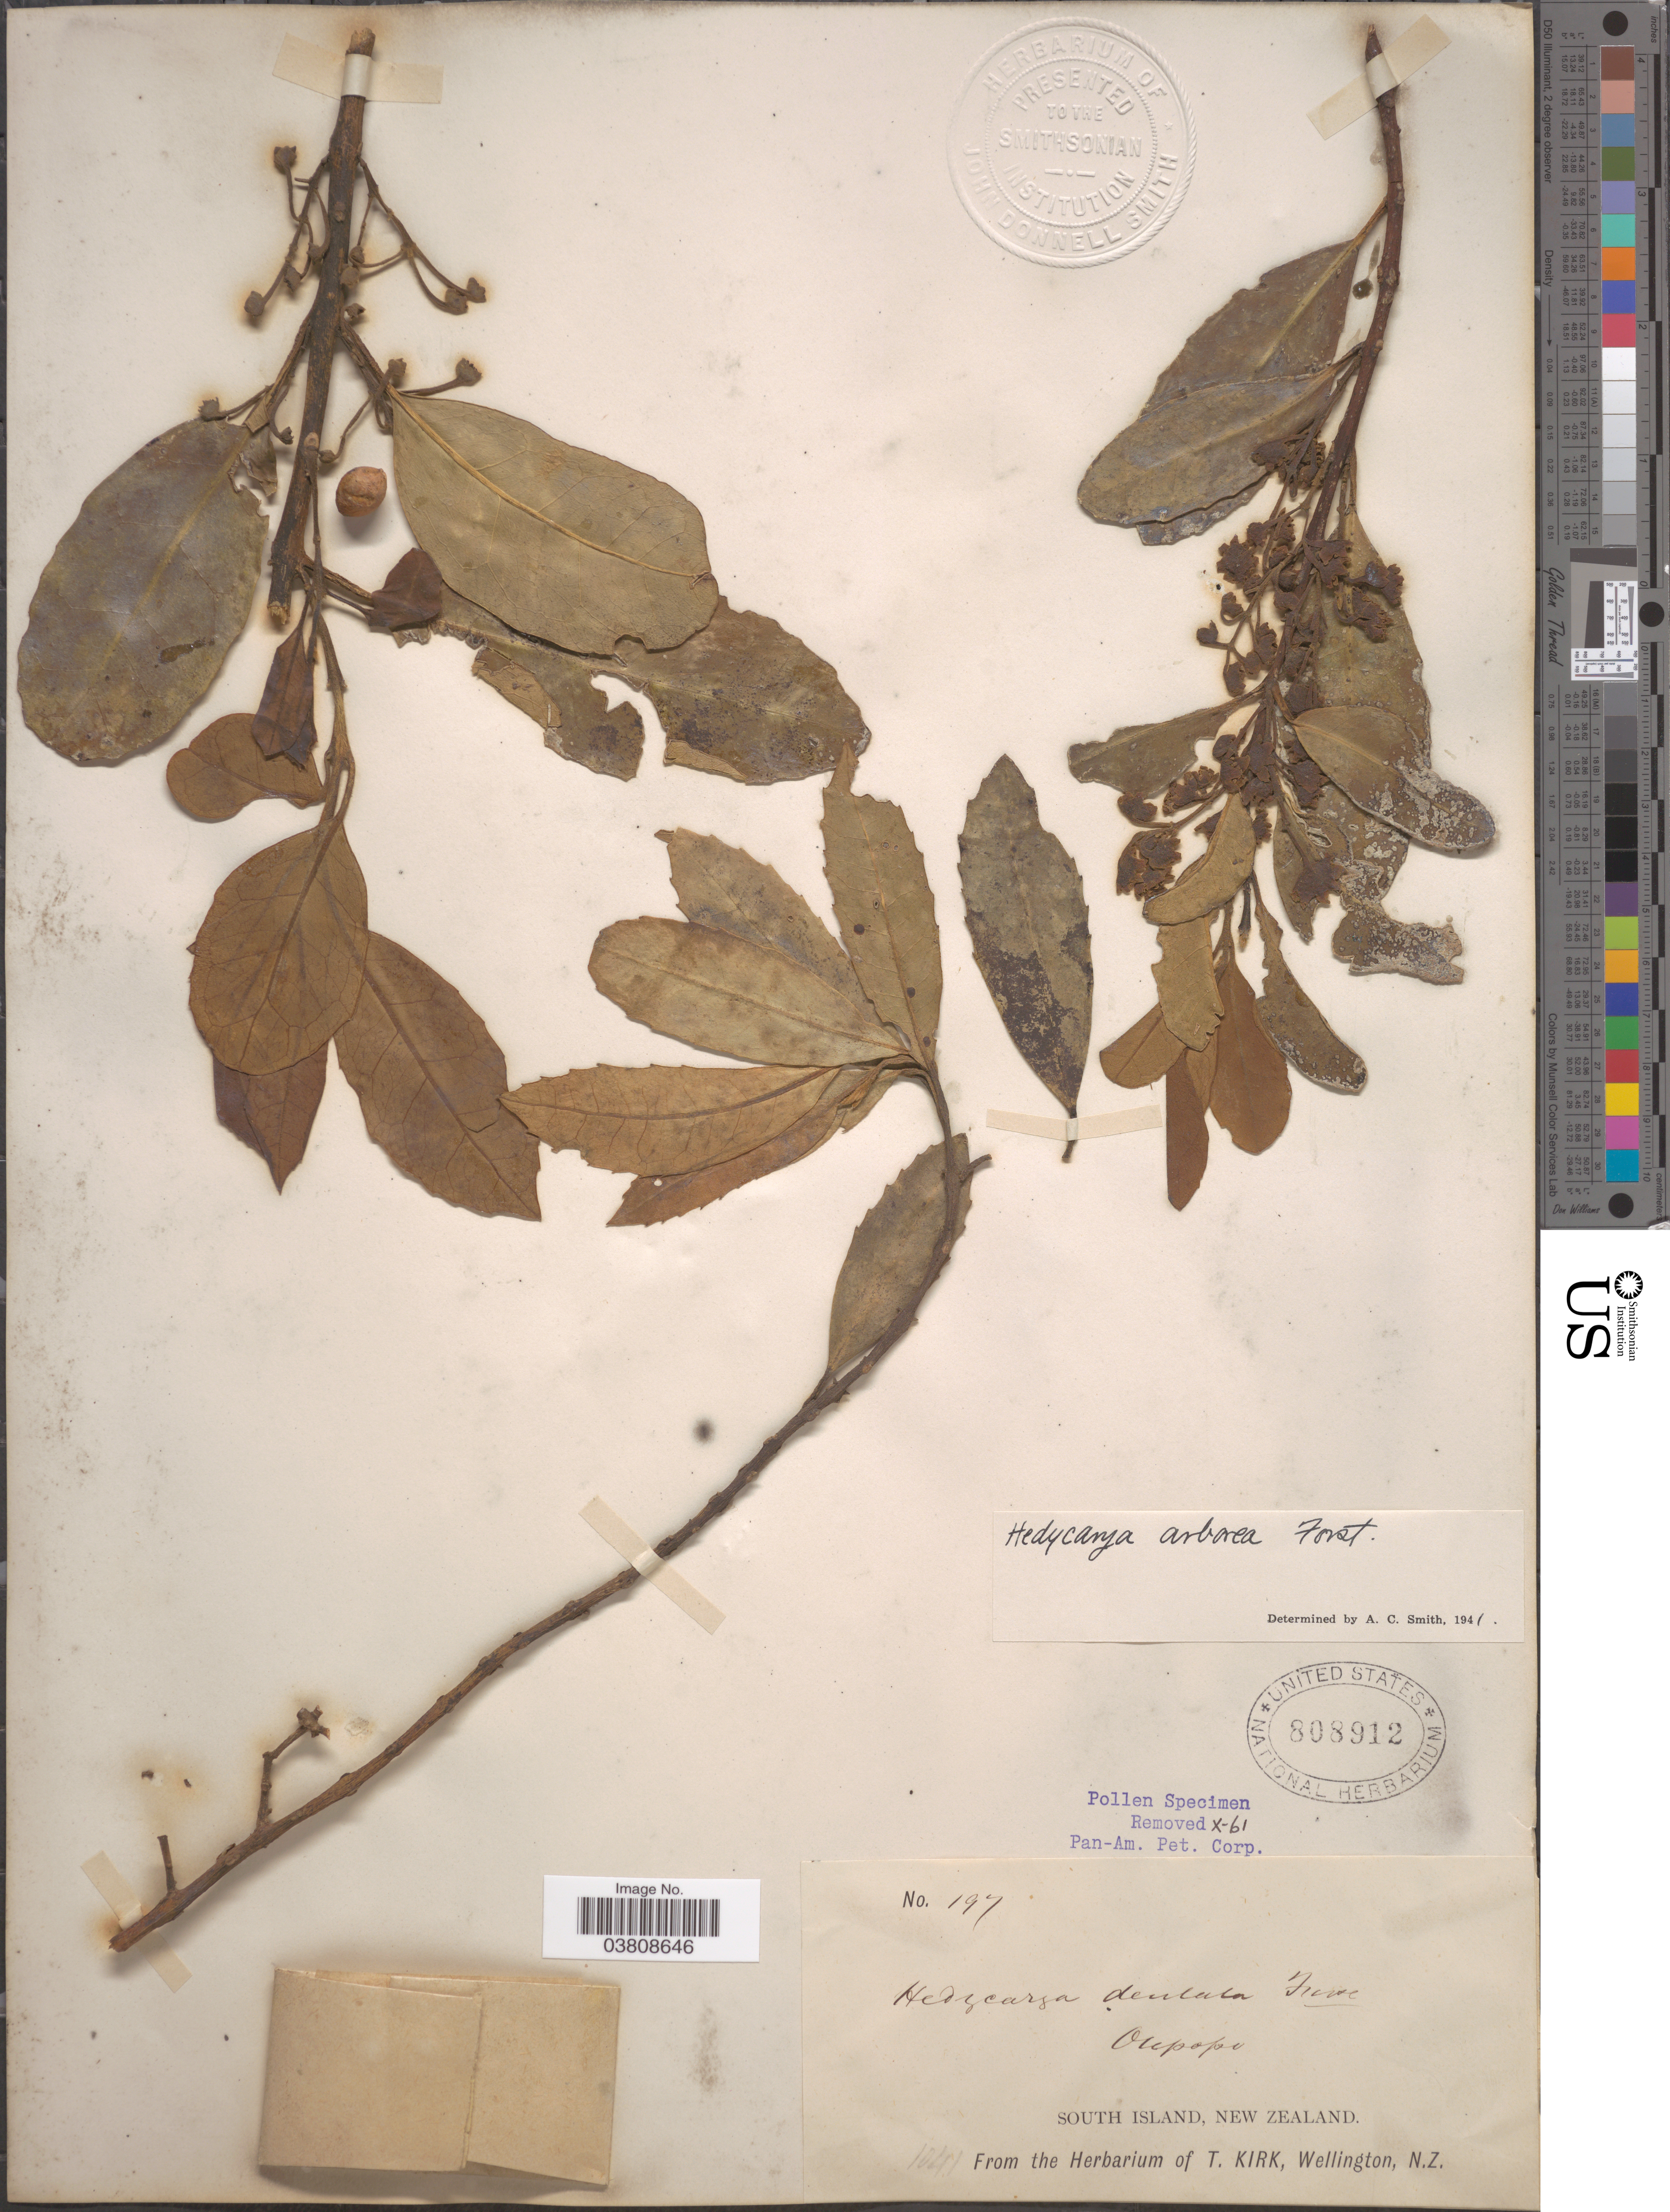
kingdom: Plantae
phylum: Tracheophyta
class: Magnoliopsida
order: Laurales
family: Monimiaceae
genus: Hedycarya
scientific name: Hedycarya arborea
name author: J.R. Forst. & G. Forst.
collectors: ex herb. T. Kirk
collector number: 197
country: New Zealand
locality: South Island.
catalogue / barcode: US 808912